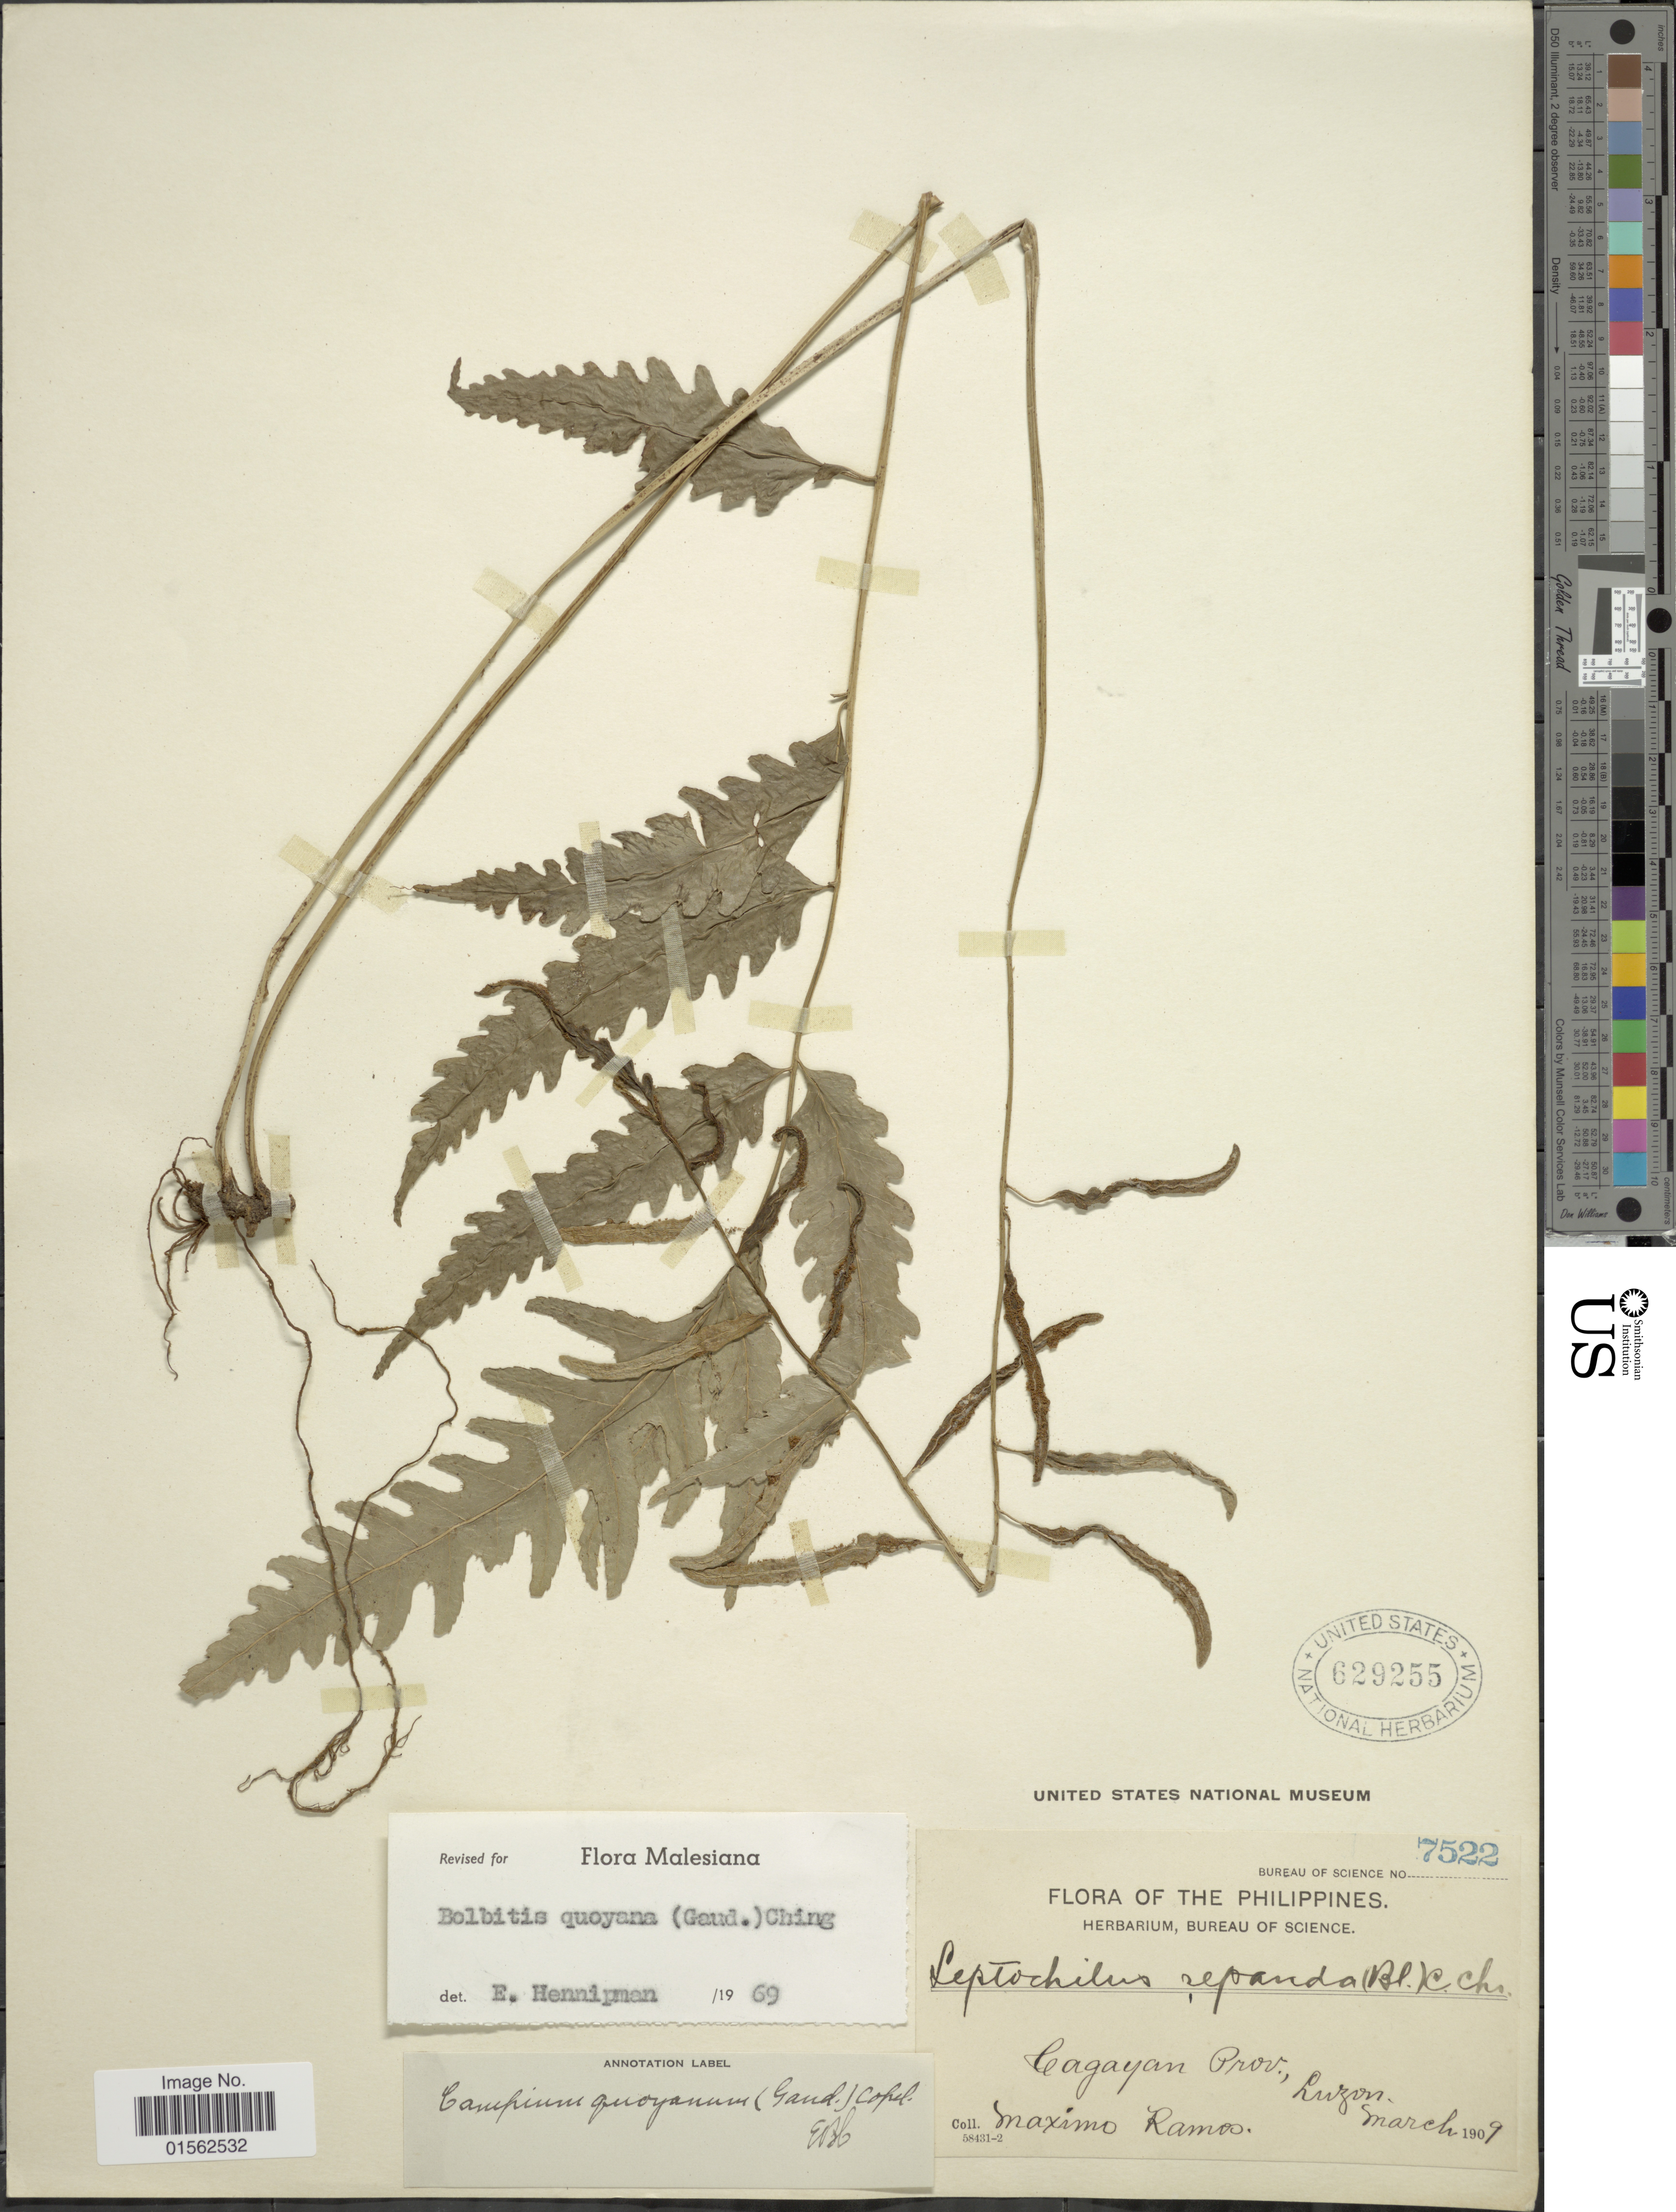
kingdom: Plantae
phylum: Tracheophyta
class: Polypodiopsida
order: Polypodiales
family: Dryopteridaceae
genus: Bolbitis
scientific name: Bolbitis quoyana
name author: (Gaudich.) Ching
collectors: M. Ramos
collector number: Bureau of Science 7522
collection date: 1909-03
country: Philippines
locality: Philippines, Cagayan Prov., Luzon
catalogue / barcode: US 629255